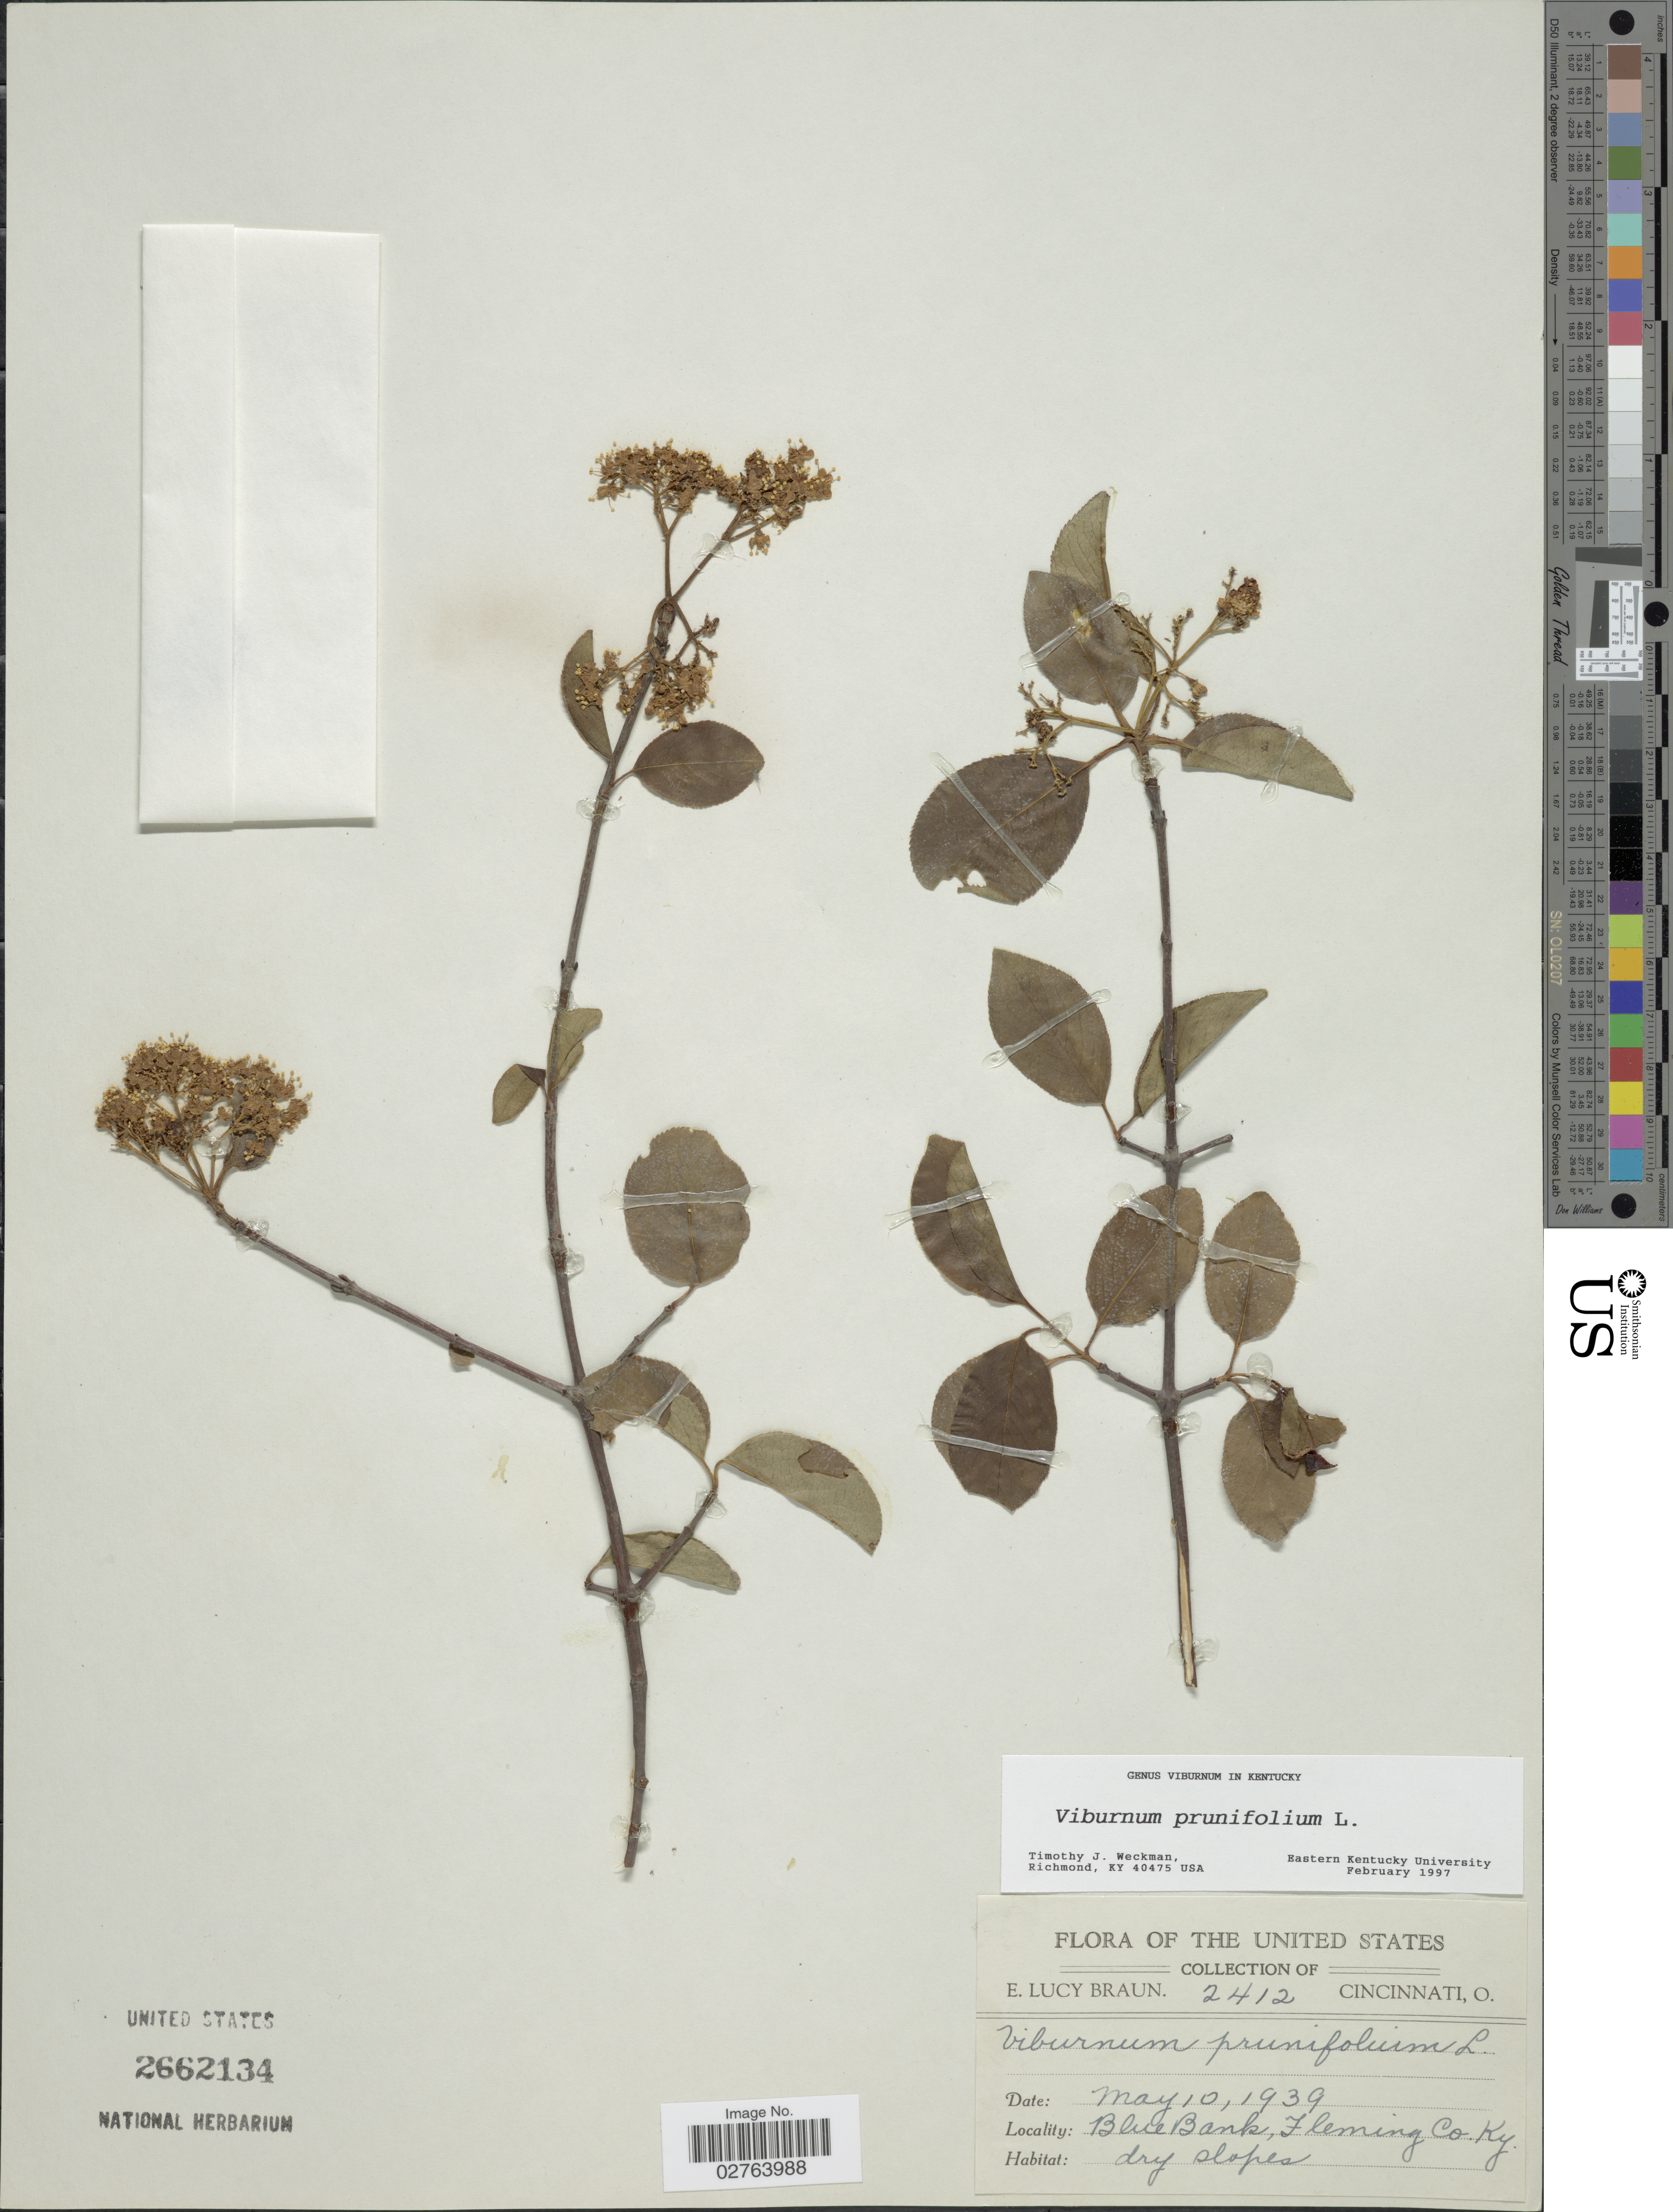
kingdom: Plantae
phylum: Tracheophyta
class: Magnoliopsida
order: Dipsacales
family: Viburnaceae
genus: Viburnum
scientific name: Viburnum prunifolium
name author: L.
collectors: E. L. Braun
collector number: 2412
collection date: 1939-05-10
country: United States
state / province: Kentucky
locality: Blue Bank, Fleming Co.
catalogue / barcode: US 2662134